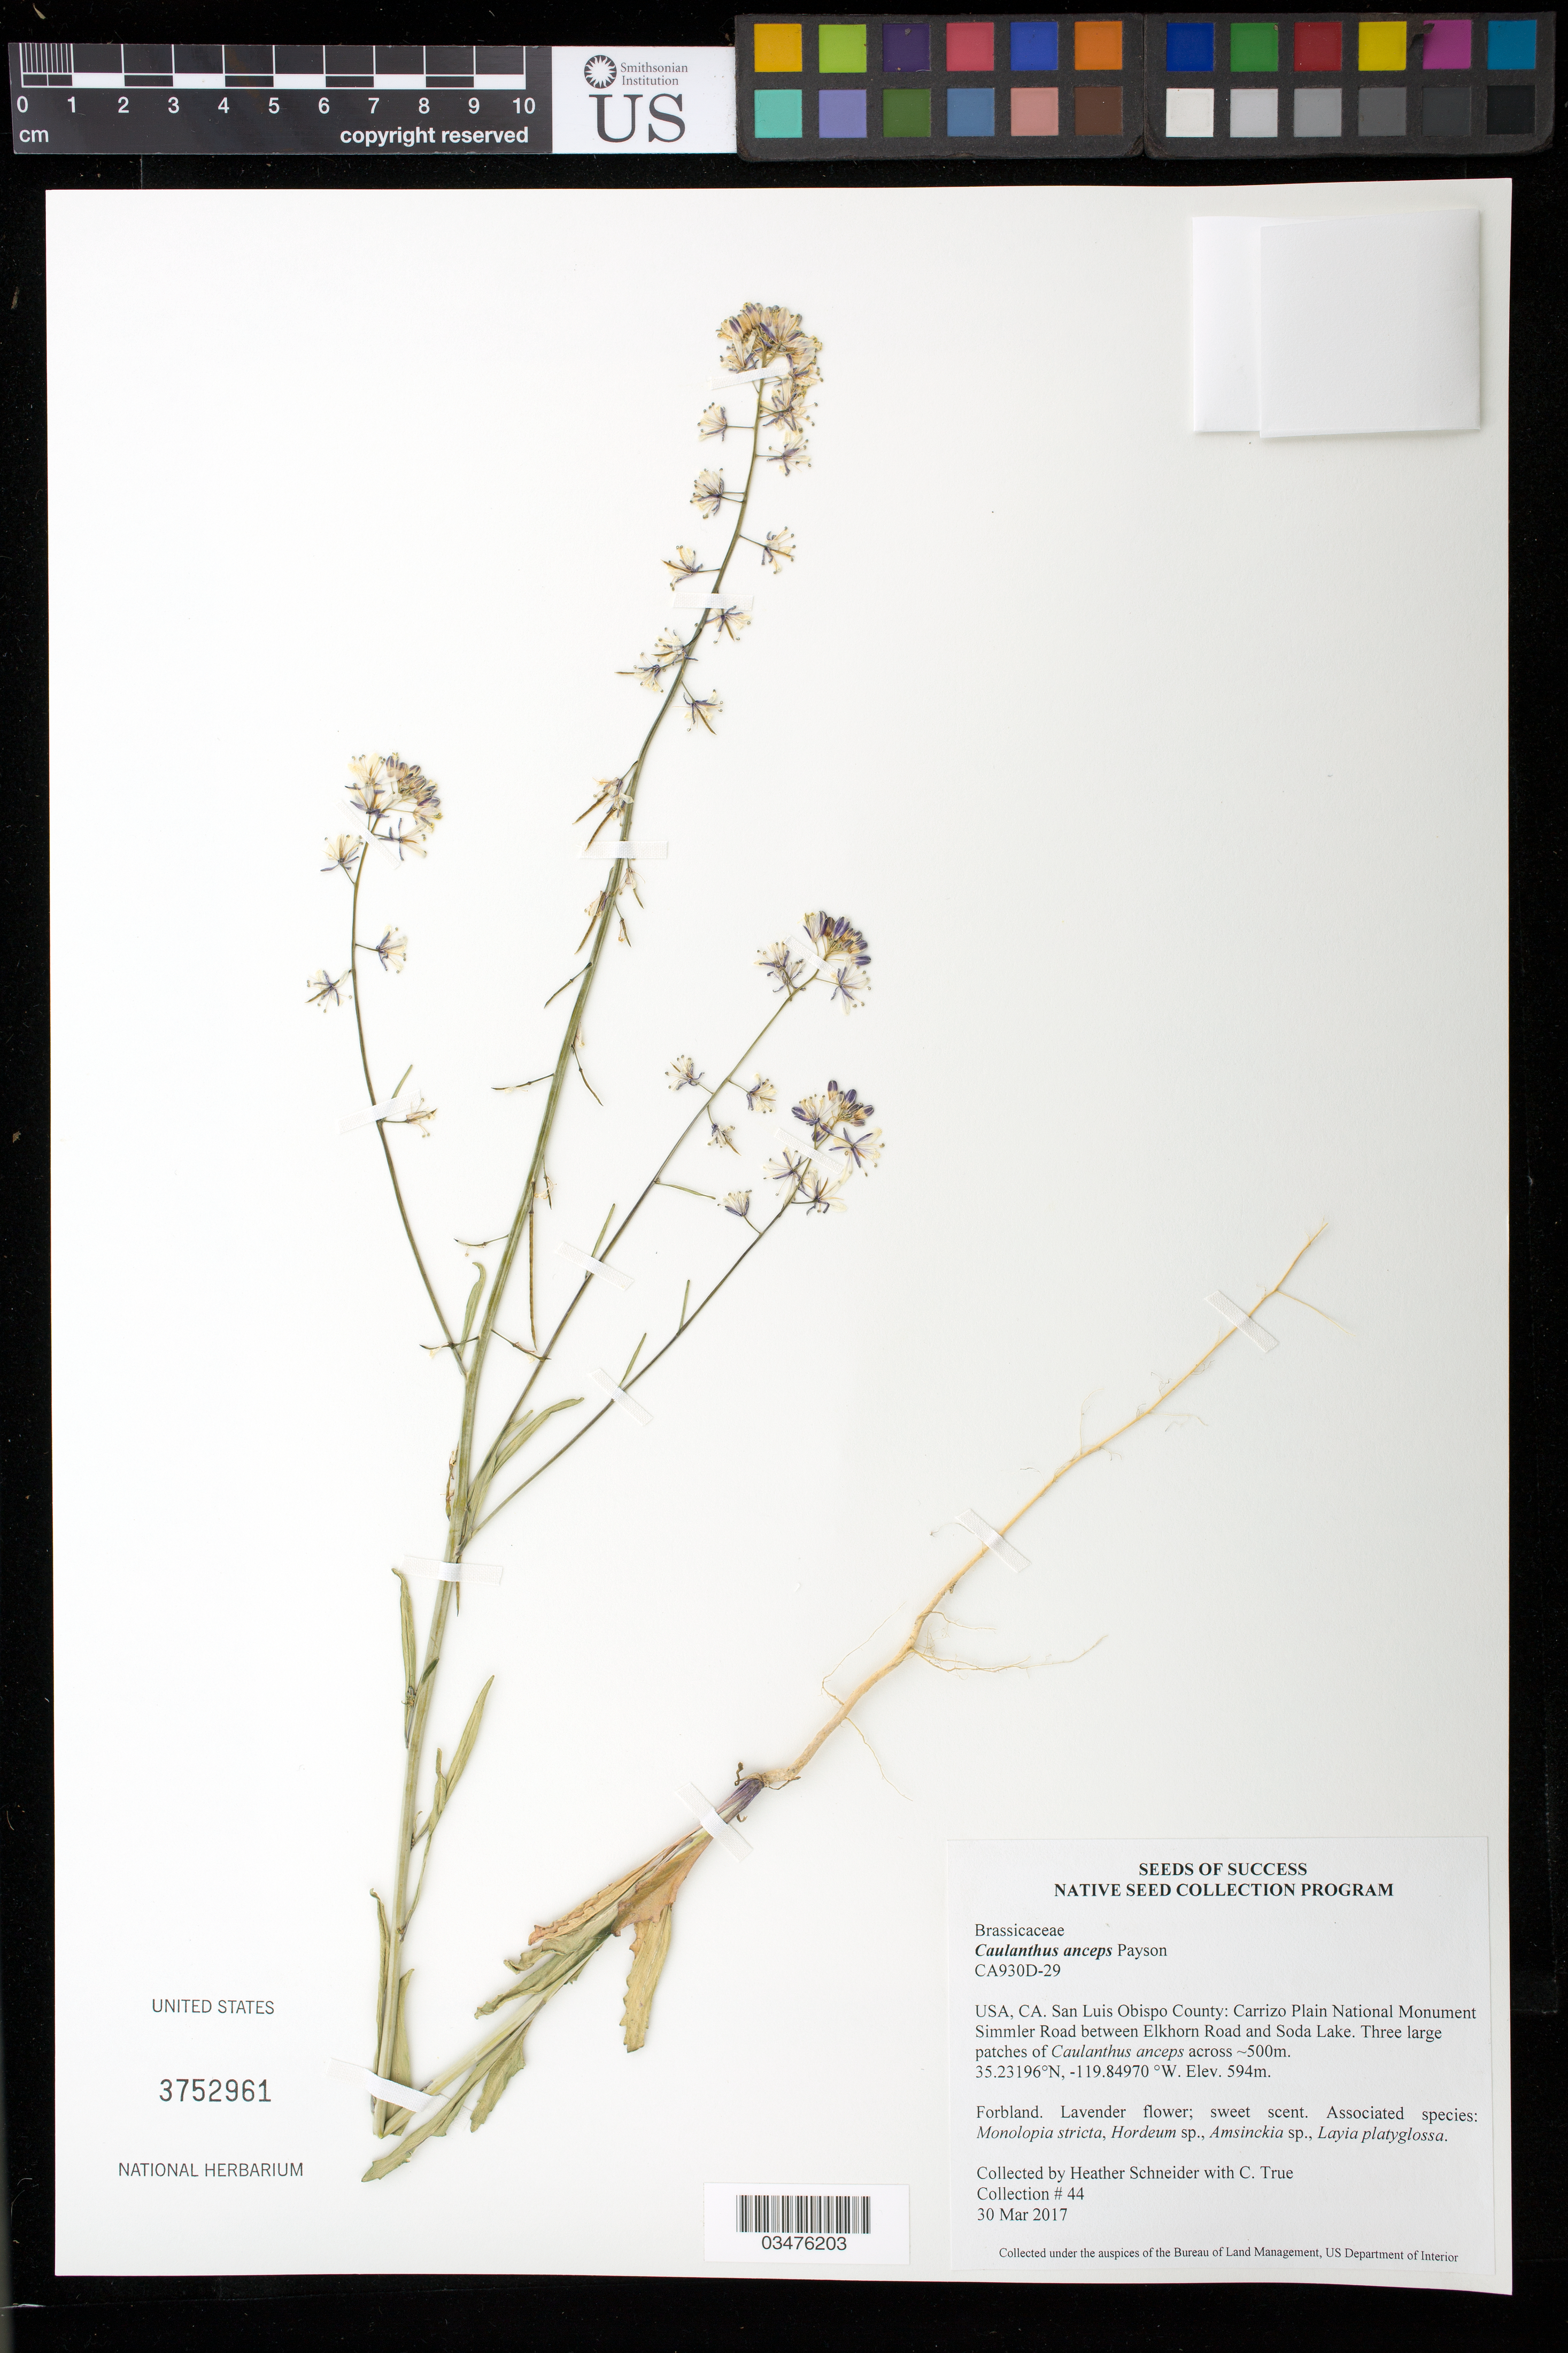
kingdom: Plantae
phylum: Tracheophyta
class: Magnoliopsida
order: Brassicales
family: Brassicaceae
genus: Caulanthus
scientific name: Caulanthus anceps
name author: Payson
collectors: H. Schneider & C. True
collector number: CA930D-29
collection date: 2017-03-30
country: United States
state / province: California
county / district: San Luis Obispo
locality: Carrizo Plain National Monument, Simmler Rd. between Elkhorn Rd and Soda Lake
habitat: native forbland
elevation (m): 594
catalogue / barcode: US 3752961